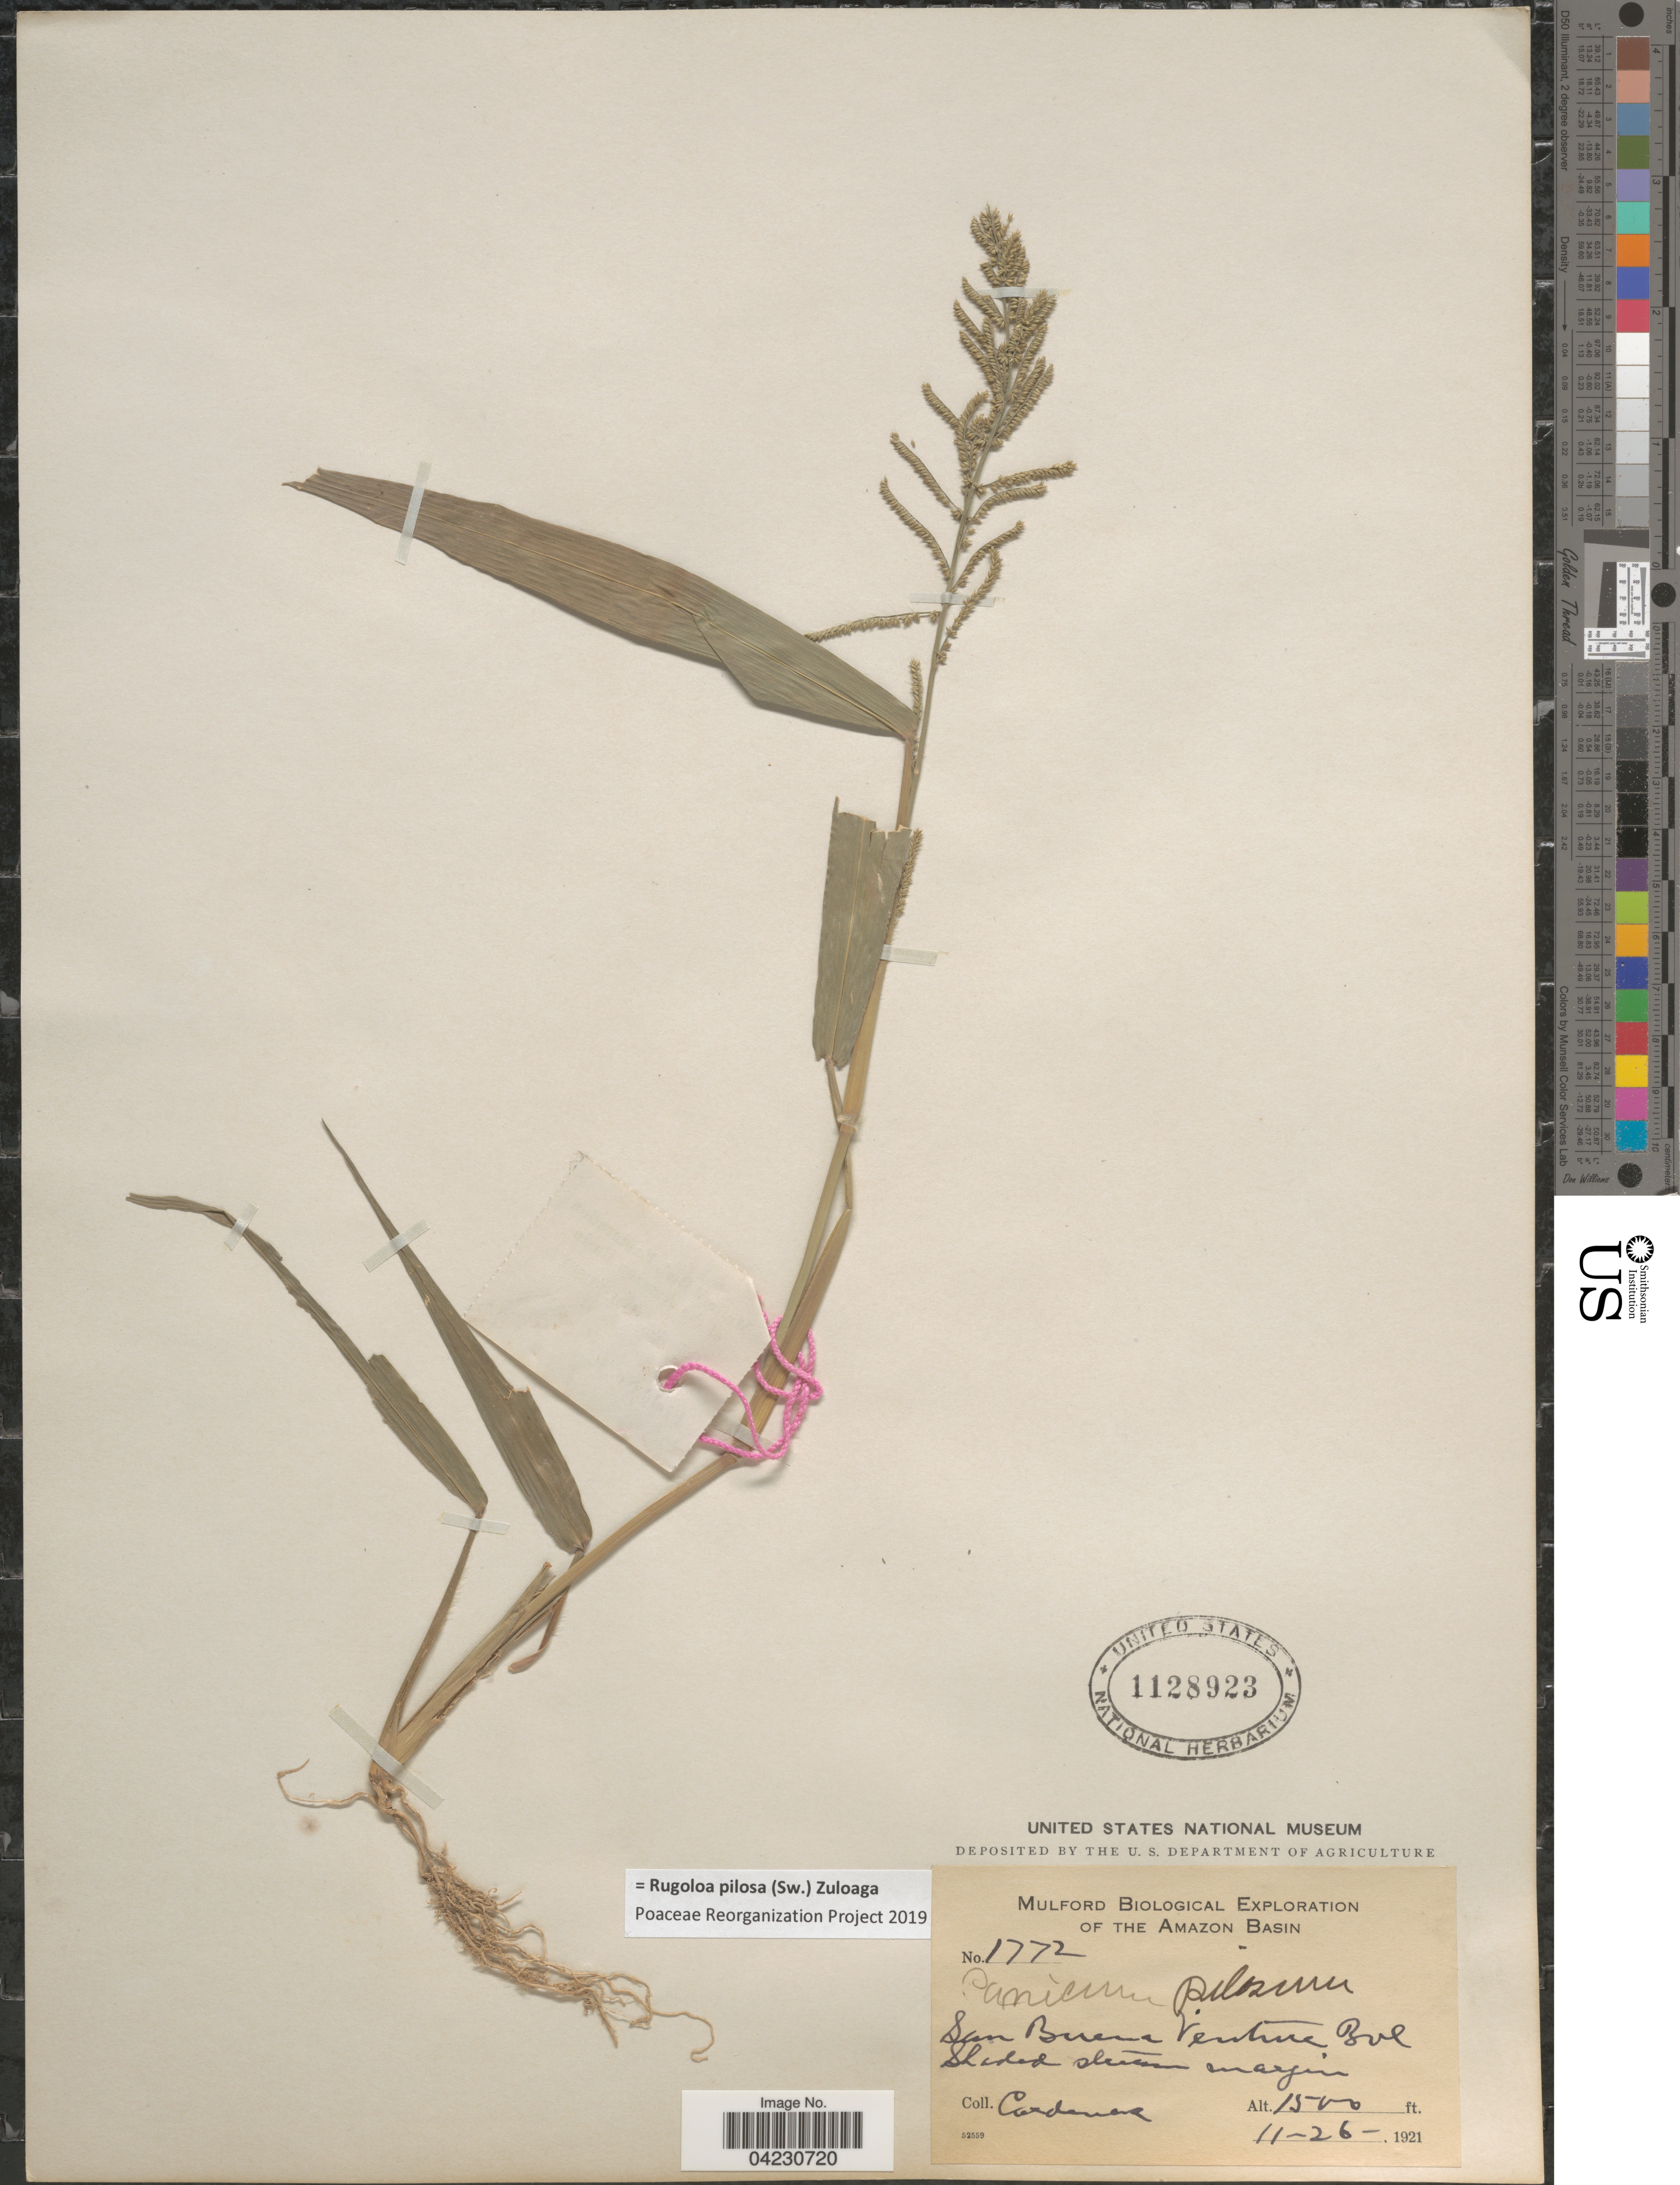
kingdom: Plantae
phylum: Tracheophyta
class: Liliopsida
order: Poales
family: Poaceae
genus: Rugoloa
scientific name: Rugoloa pilosa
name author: (Sw.) Zuloaga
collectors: M. Cárdenas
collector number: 1772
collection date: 1921-11-26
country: Bolivia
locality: Mulford Biological Exploration of the Amazon Basin. San Buena Ventura Bvl.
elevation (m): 457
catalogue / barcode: US 1128923